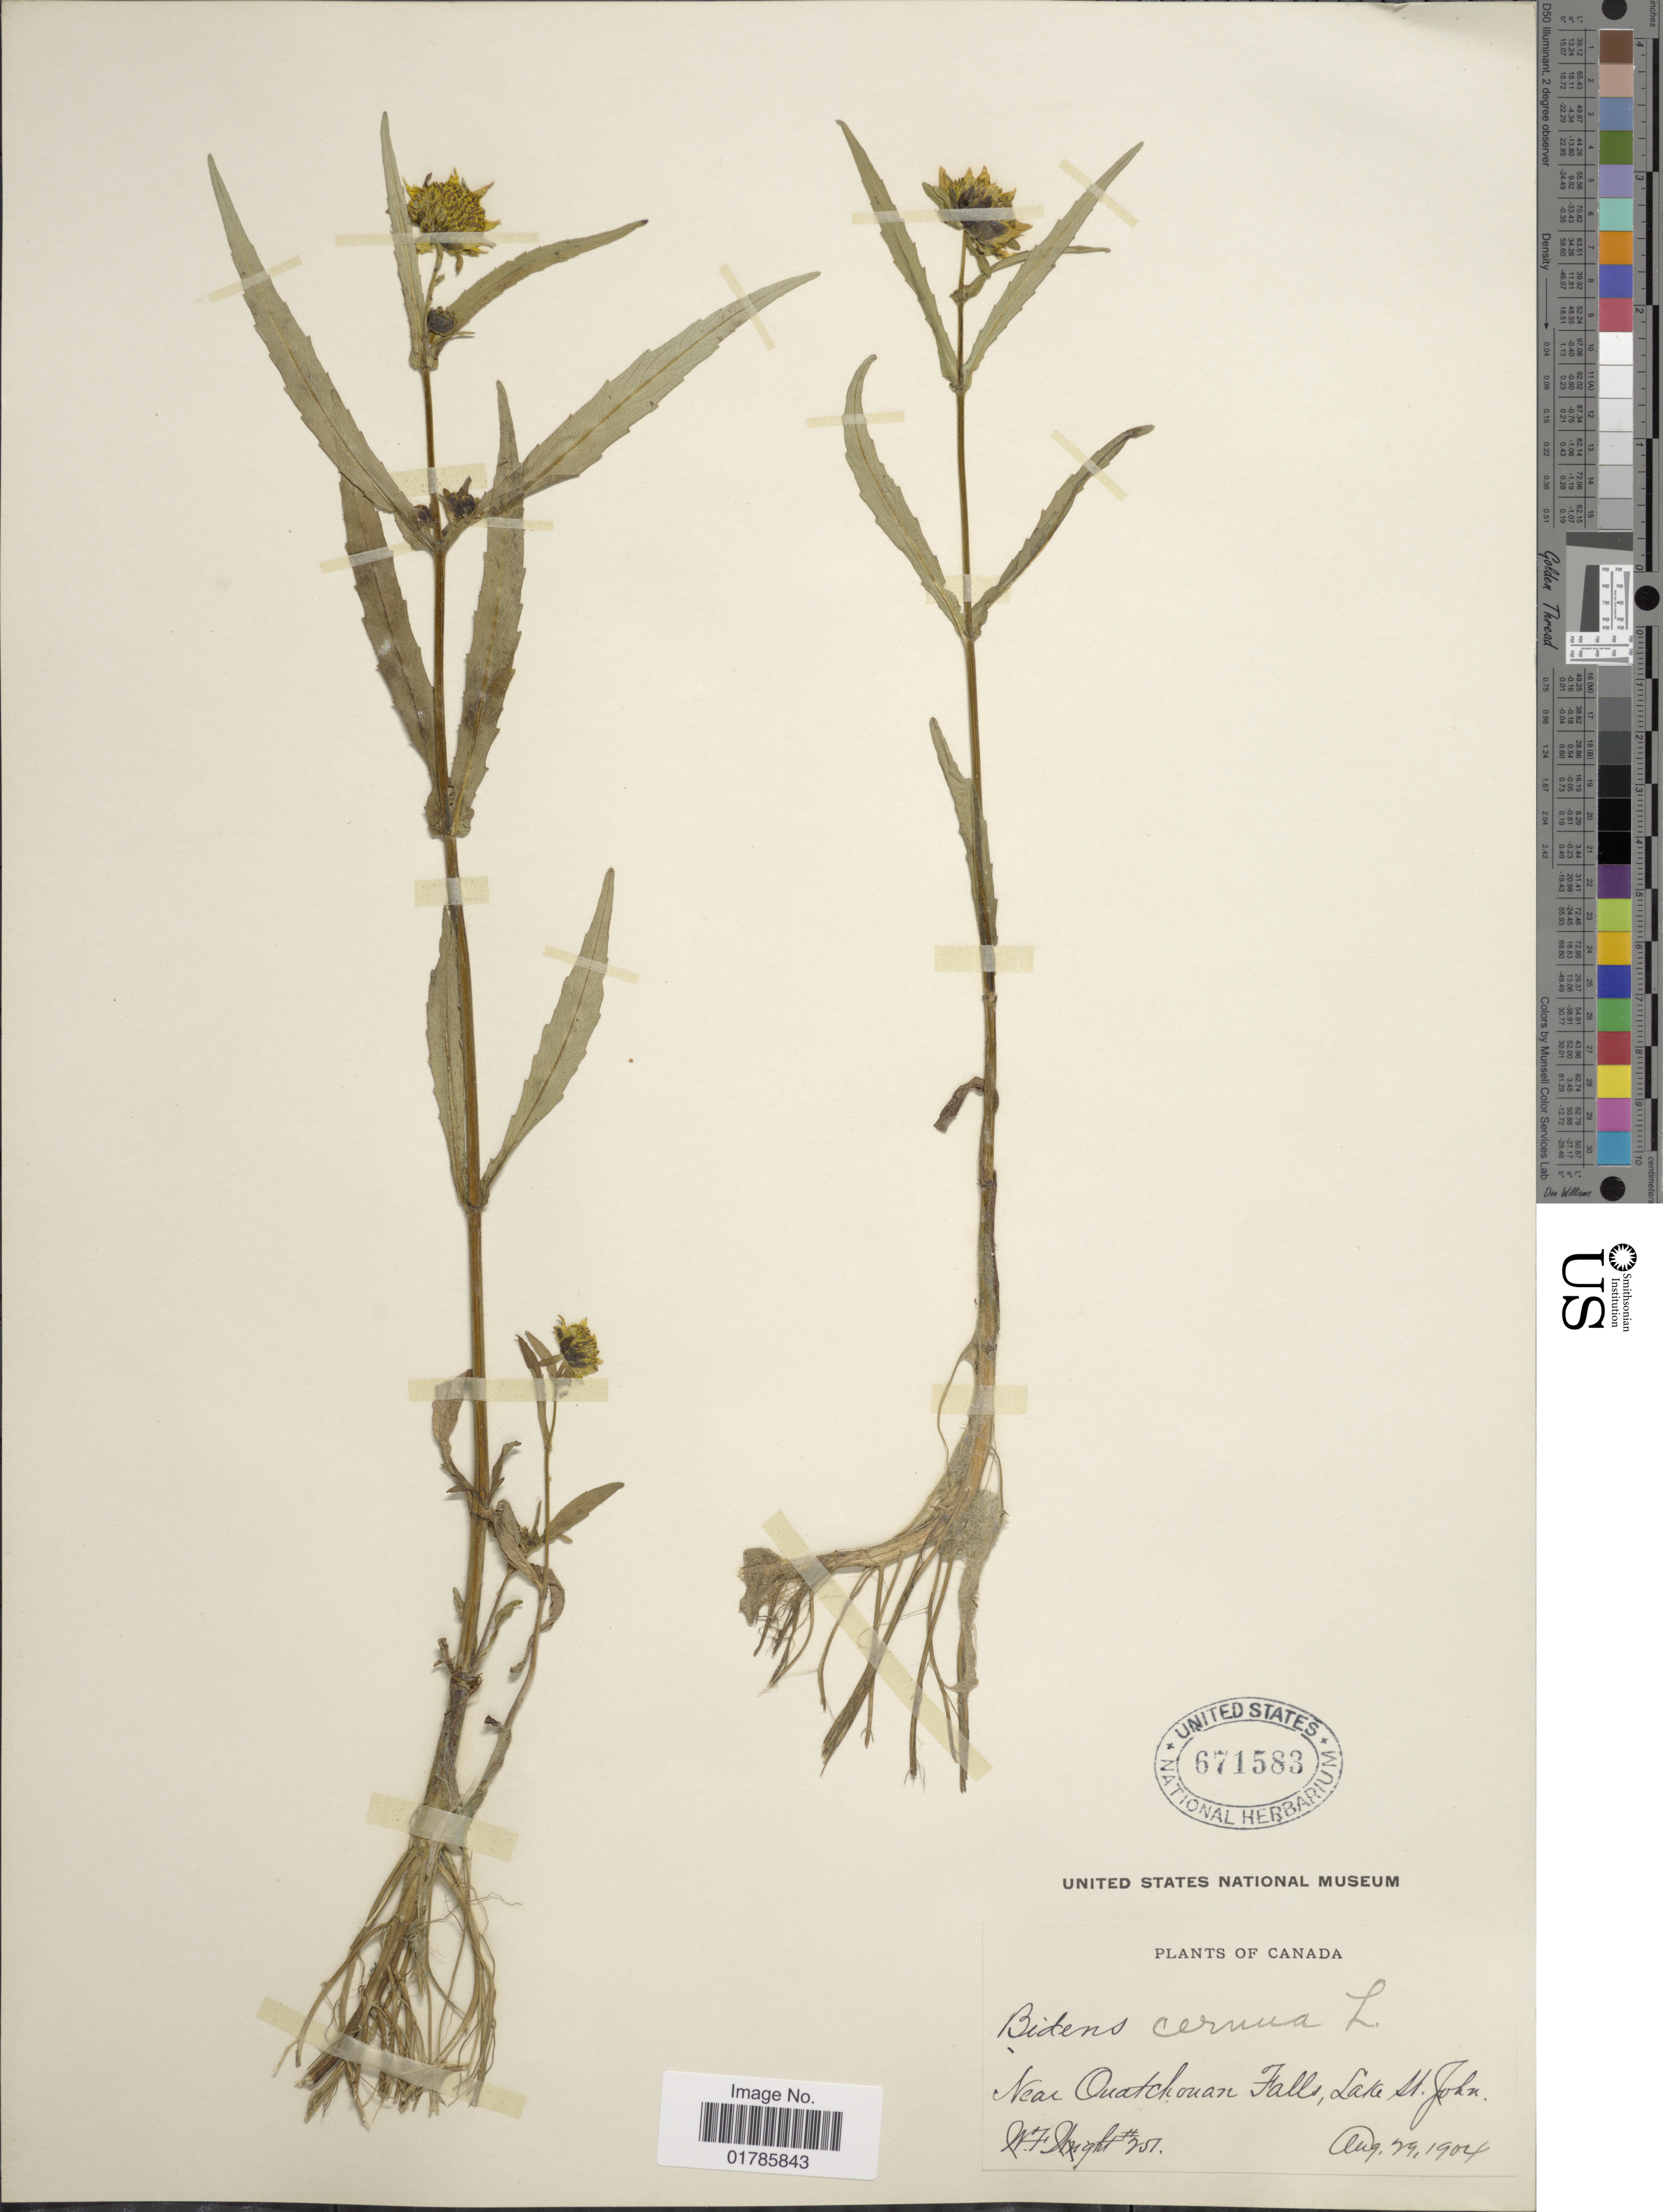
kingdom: Plantae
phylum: Tracheophyta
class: Magnoliopsida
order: Asterales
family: Asteraceae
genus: Bidens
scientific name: Bidens cernua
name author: L.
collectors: W. F. Wright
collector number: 251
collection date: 1904-08-29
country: Canada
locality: Near Ouatchouan Falls, Lake St. John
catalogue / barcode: US 671583